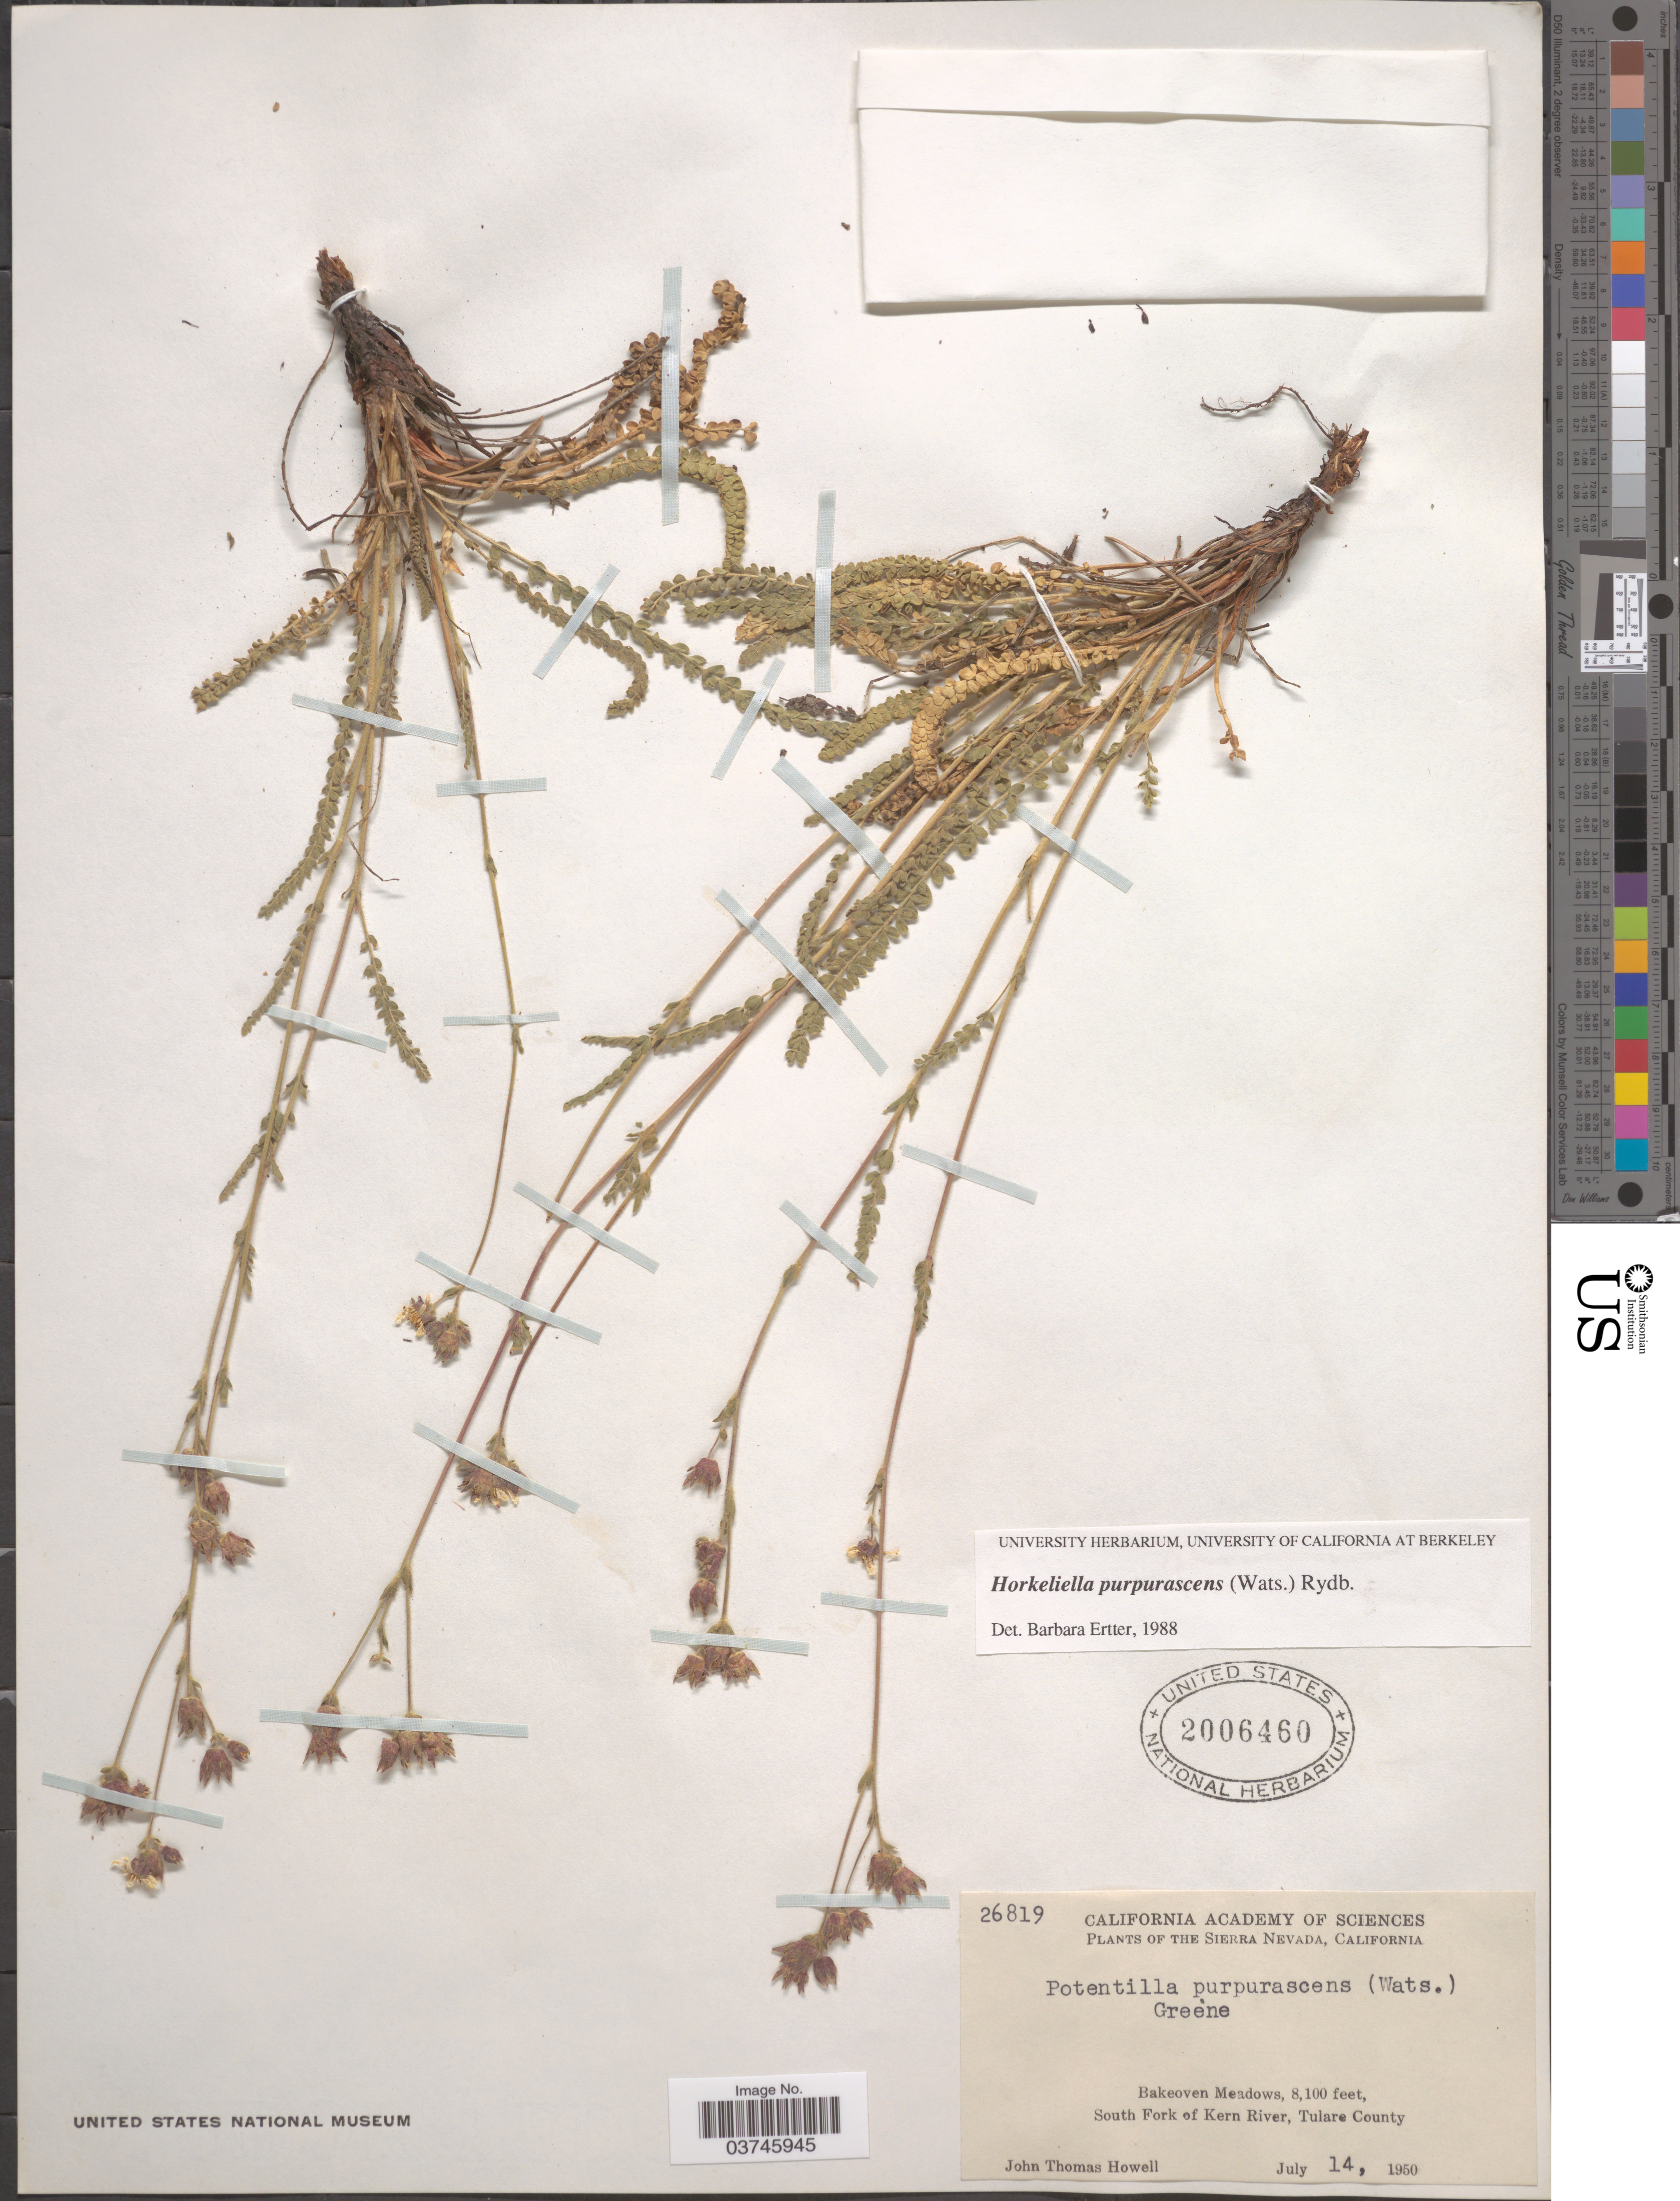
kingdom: Plantae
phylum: Tracheophyta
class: Magnoliopsida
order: Rosales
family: Rosaceae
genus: Potentilla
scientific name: Potentilla purpurascens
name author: (S. Watson) Greene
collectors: J. T. Howell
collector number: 26819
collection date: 1950-07-14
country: United States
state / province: California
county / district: Tulare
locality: The Sierra Nevada. Bakeoven Meadows. South Fork of Kern River, Tulare County.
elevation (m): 2469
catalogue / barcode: US 2006460